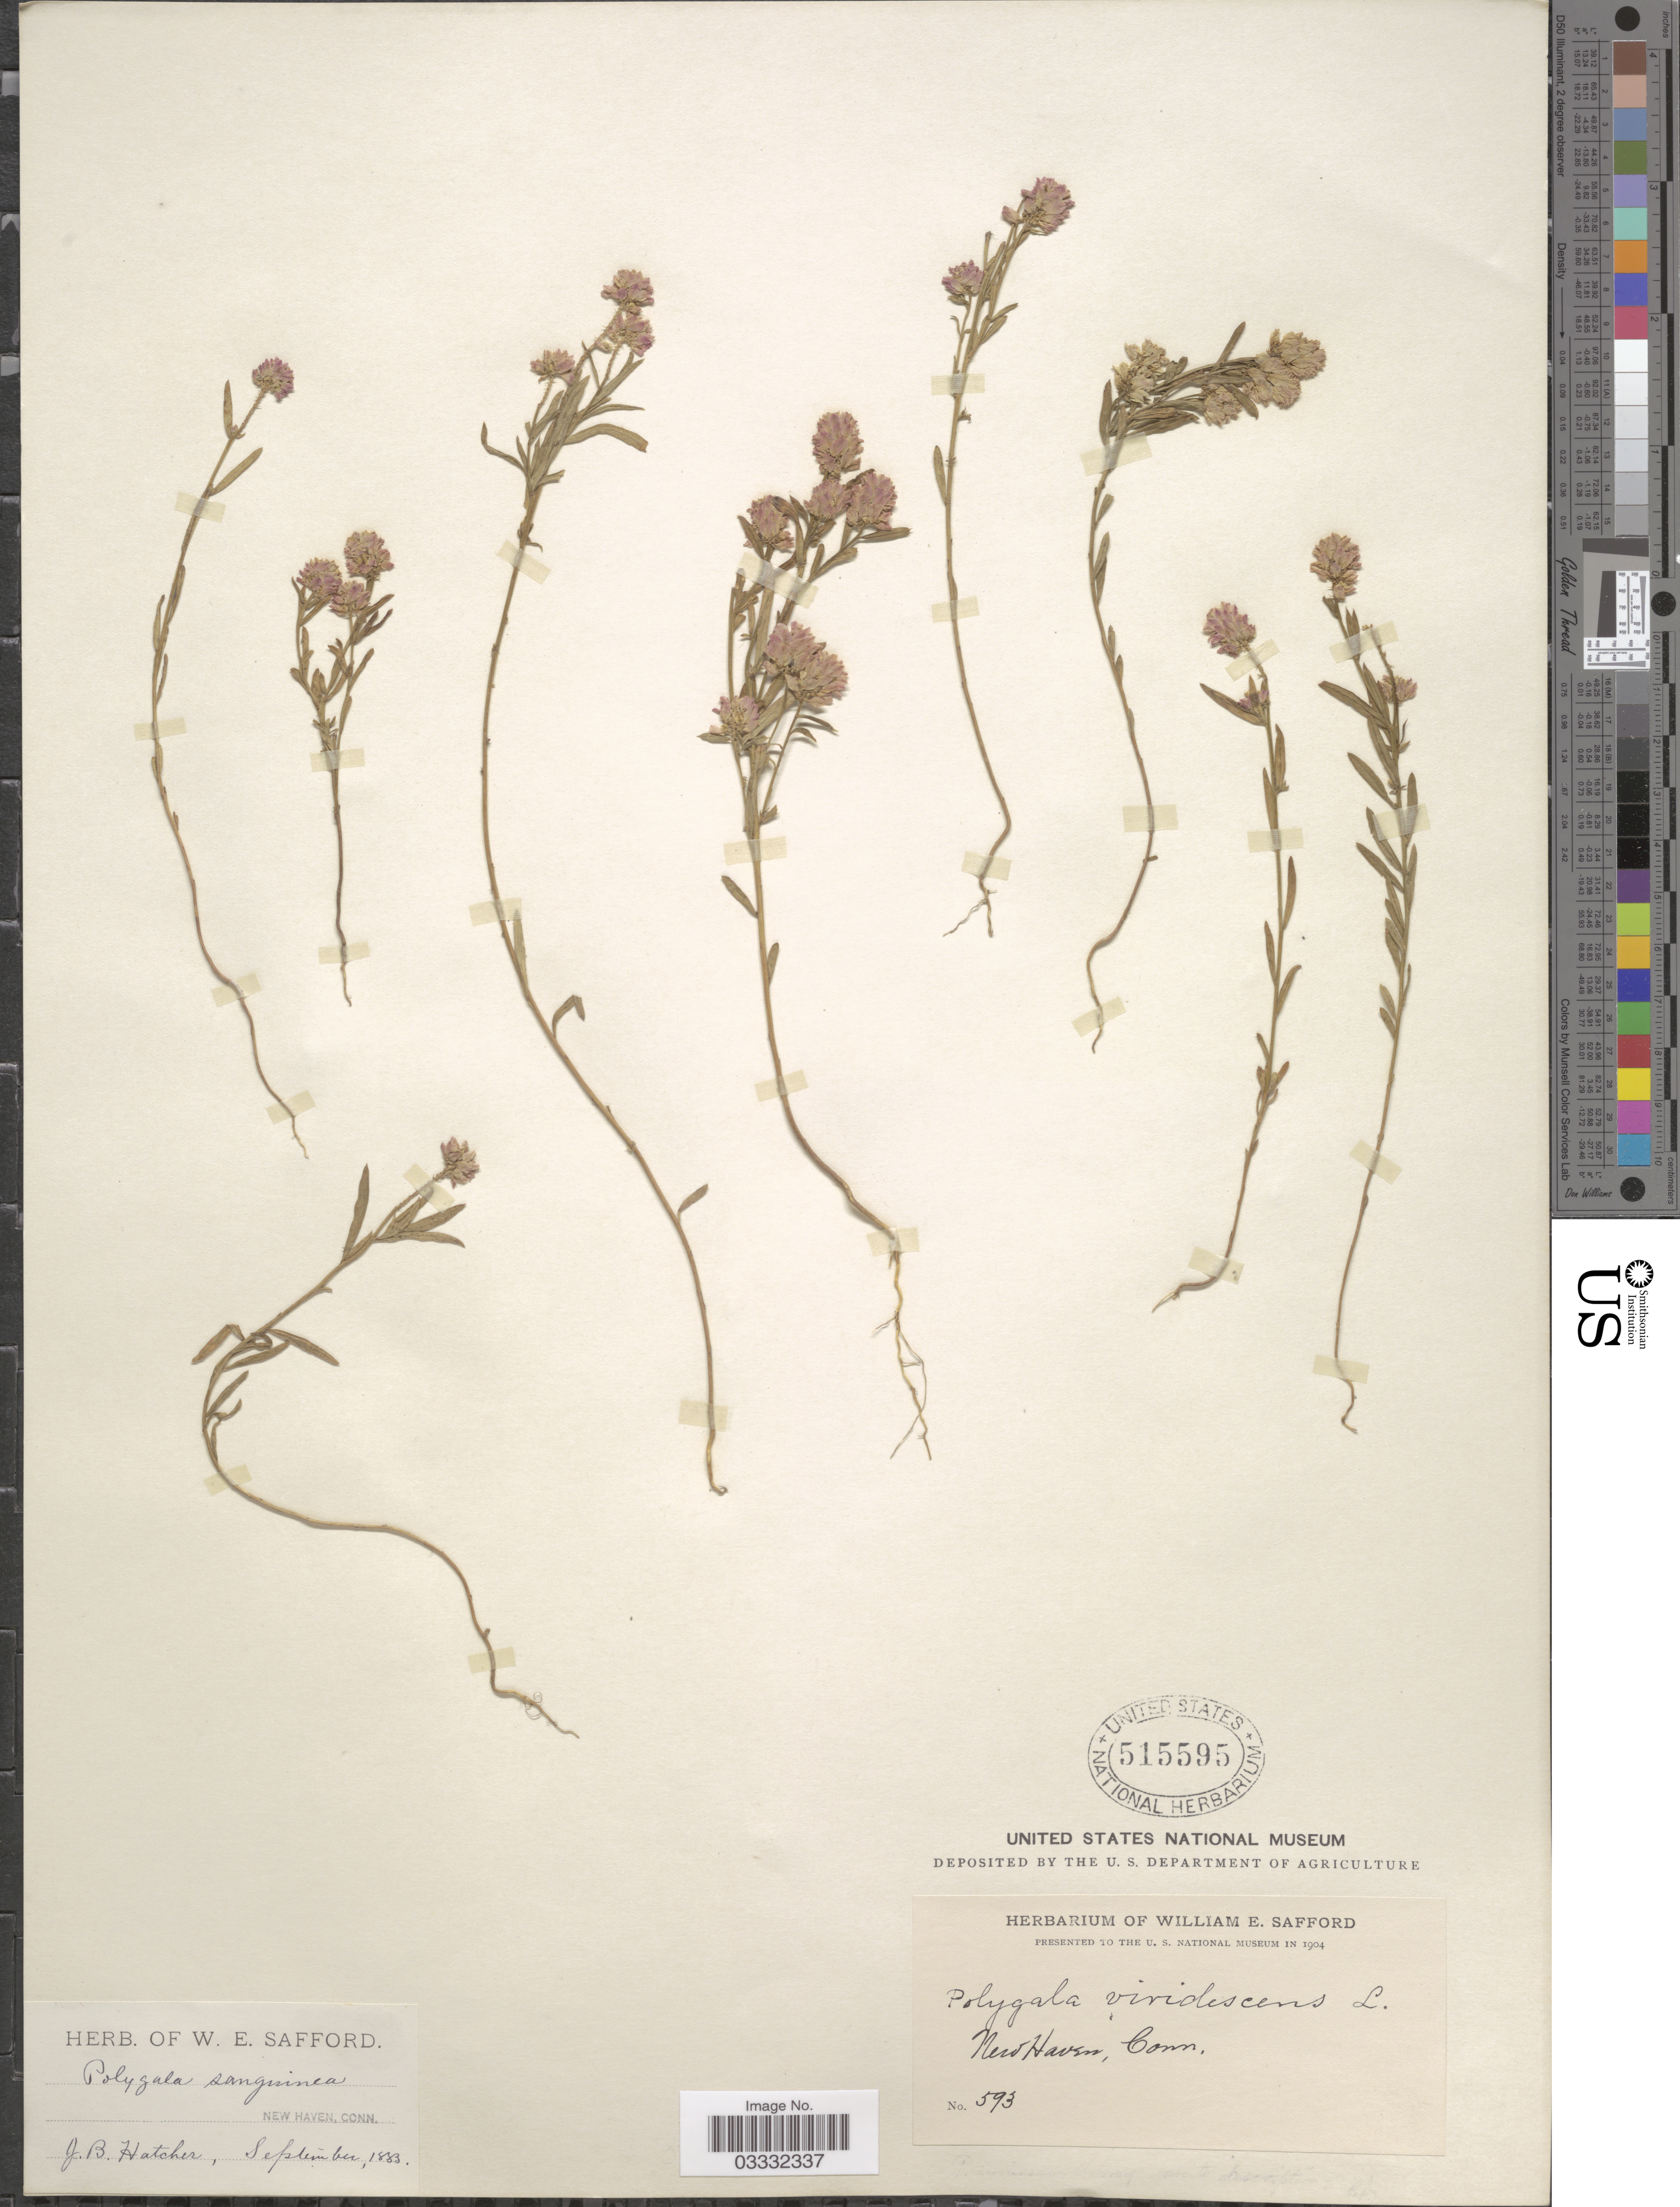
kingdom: Plantae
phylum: Tracheophyta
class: Magnoliopsida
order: Fabales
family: Polygalaceae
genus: Polygala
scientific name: Polygala sanguinea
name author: L.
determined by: Strong, Mark T., (BOT), Smithsonian Institution - National Museum of Natural History (UNITED STATES)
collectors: J. Hatcher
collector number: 593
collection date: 1883-09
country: United States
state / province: Connecticut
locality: New Haven.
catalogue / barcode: US 515595